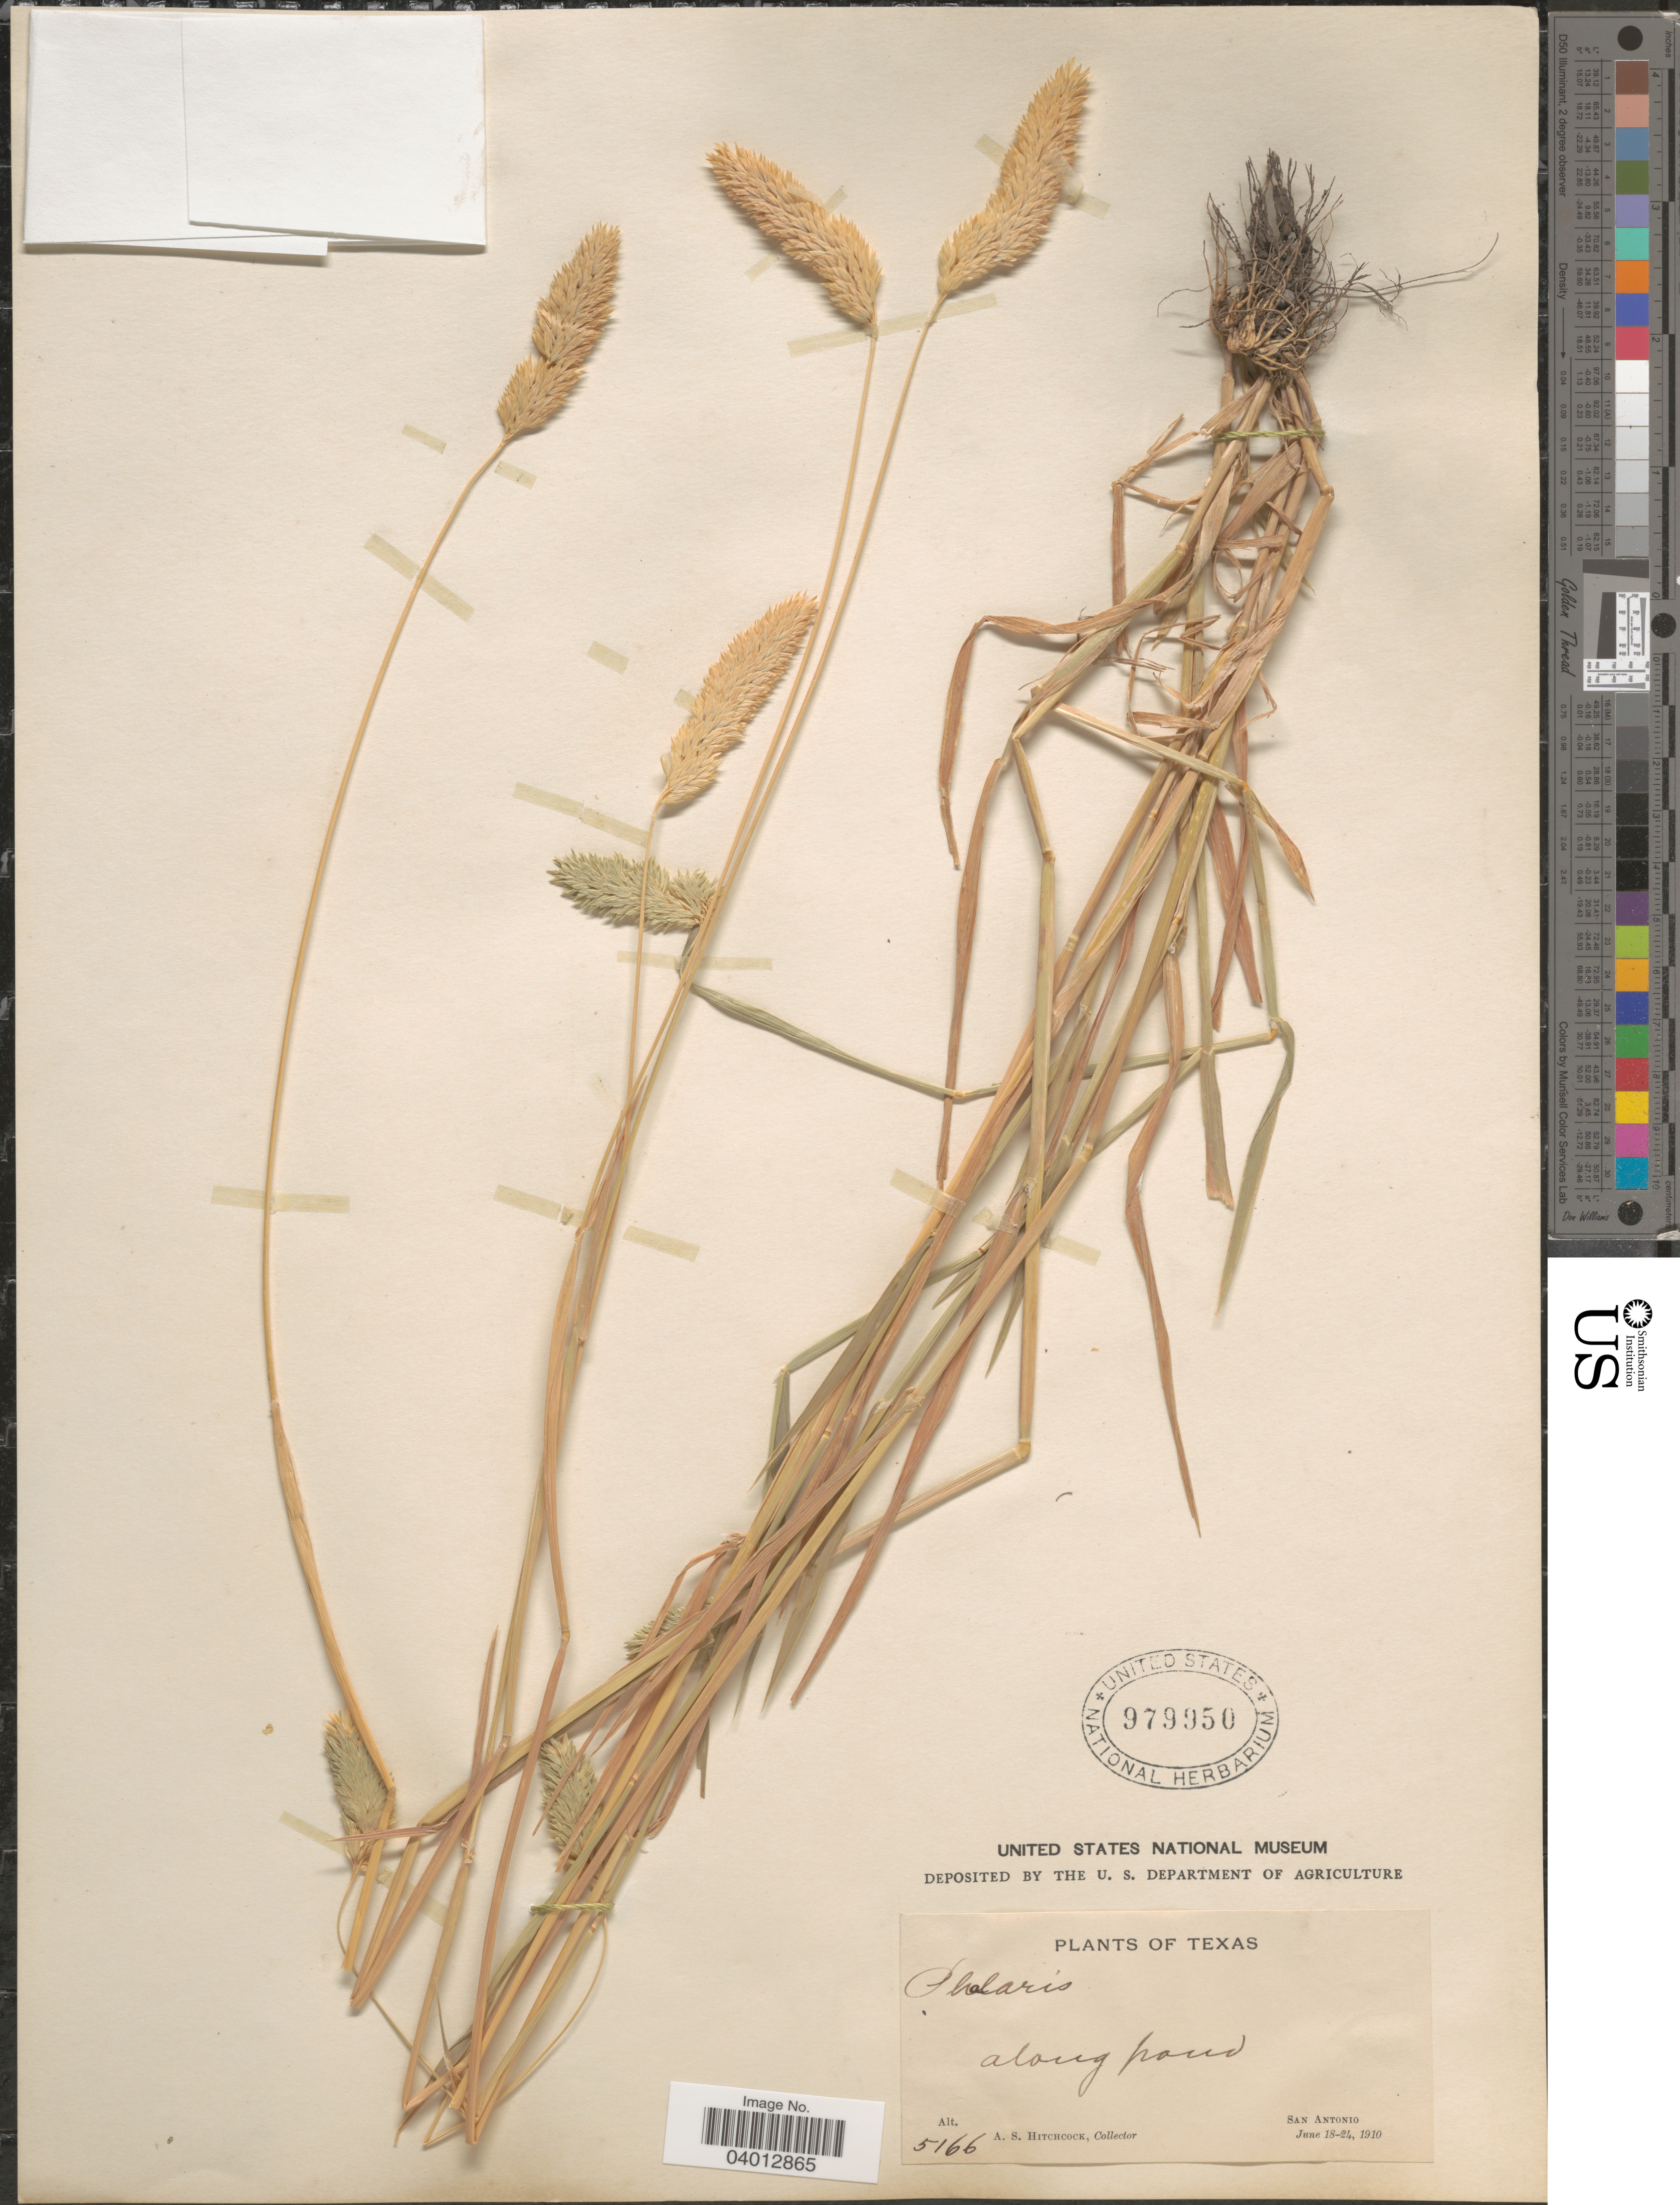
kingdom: Plantae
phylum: Tracheophyta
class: Liliopsida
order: Poales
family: Poaceae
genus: Phalaris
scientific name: Phalaris caroliniana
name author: Walter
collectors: A. S. Hitchcock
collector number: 5166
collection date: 1910-06-18/1910-06-24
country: United States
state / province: Texas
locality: Along pond. San Antonio.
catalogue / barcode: US 979950